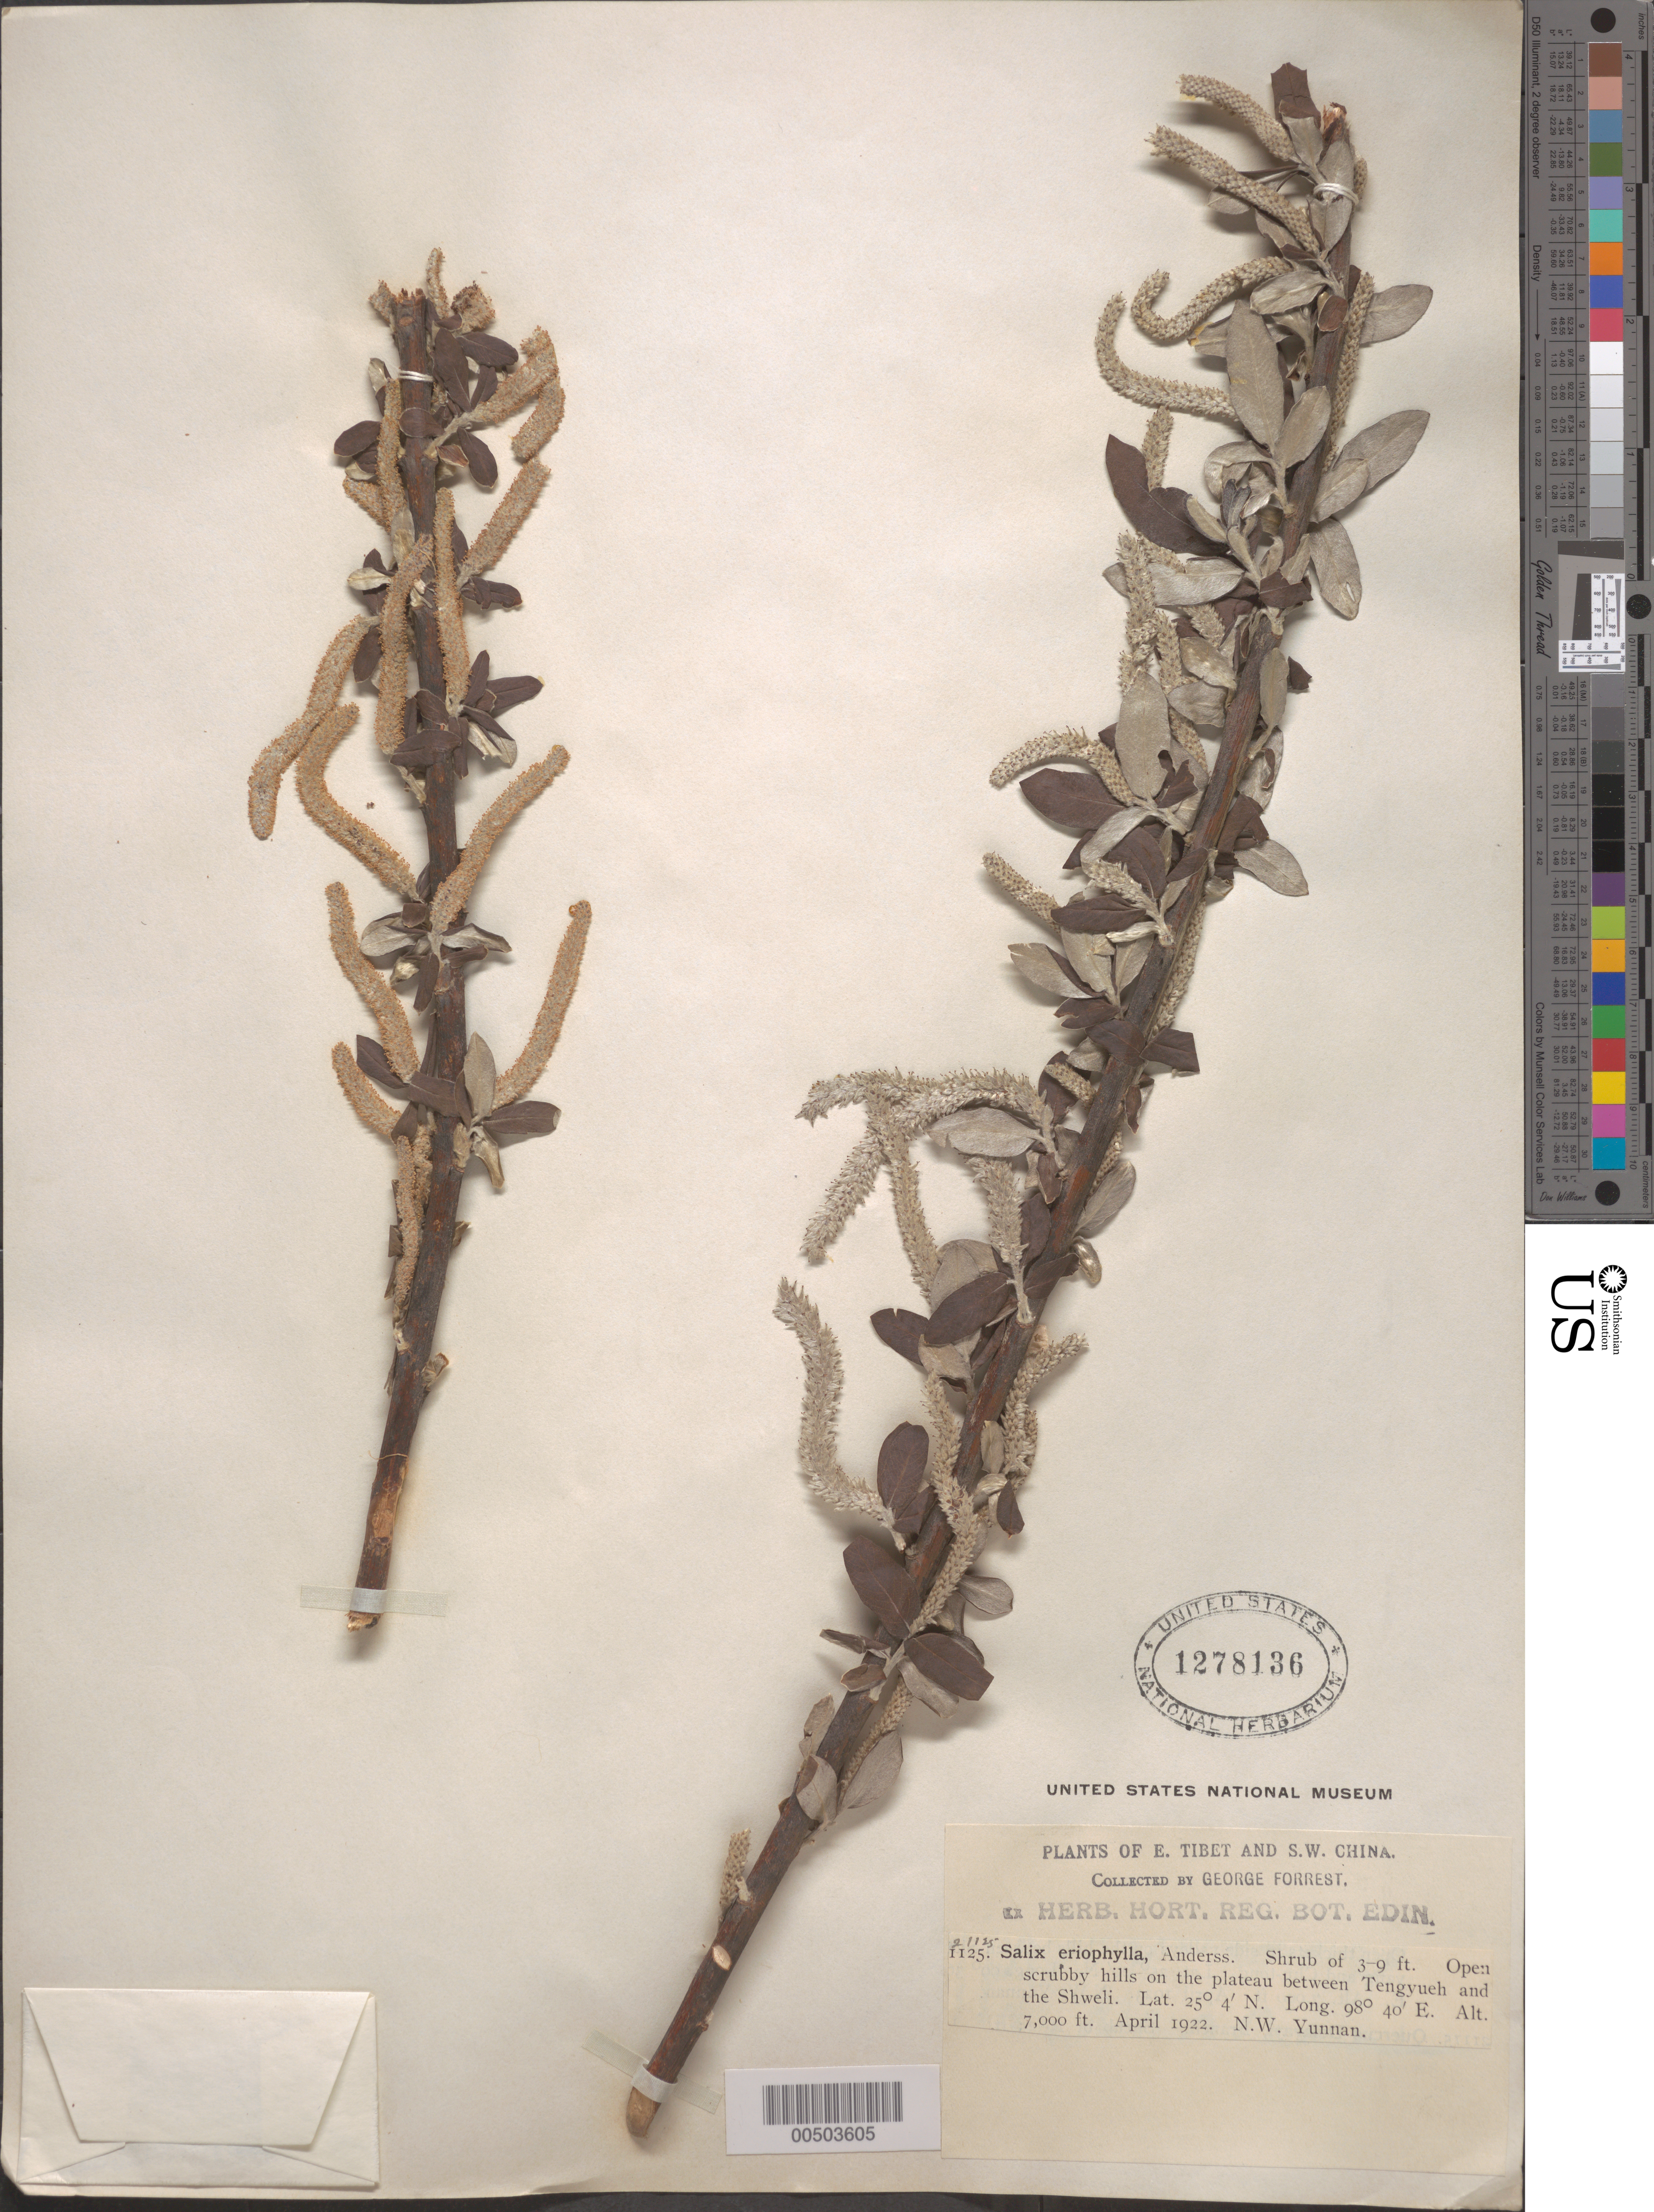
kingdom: Plantae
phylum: Tracheophyta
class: Magnoliopsida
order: Malpighiales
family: Salicaceae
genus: Salix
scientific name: Salix eriophylla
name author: Andersson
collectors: G. Forrest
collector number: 21125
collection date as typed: Apr 1922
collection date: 1922-04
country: China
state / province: Yunnan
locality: NW Yunnan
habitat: Shrub of 3-9 ft. Open scrubby hills on the plateau between Tengyueh and the Shweli.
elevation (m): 2134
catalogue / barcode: US 1278136